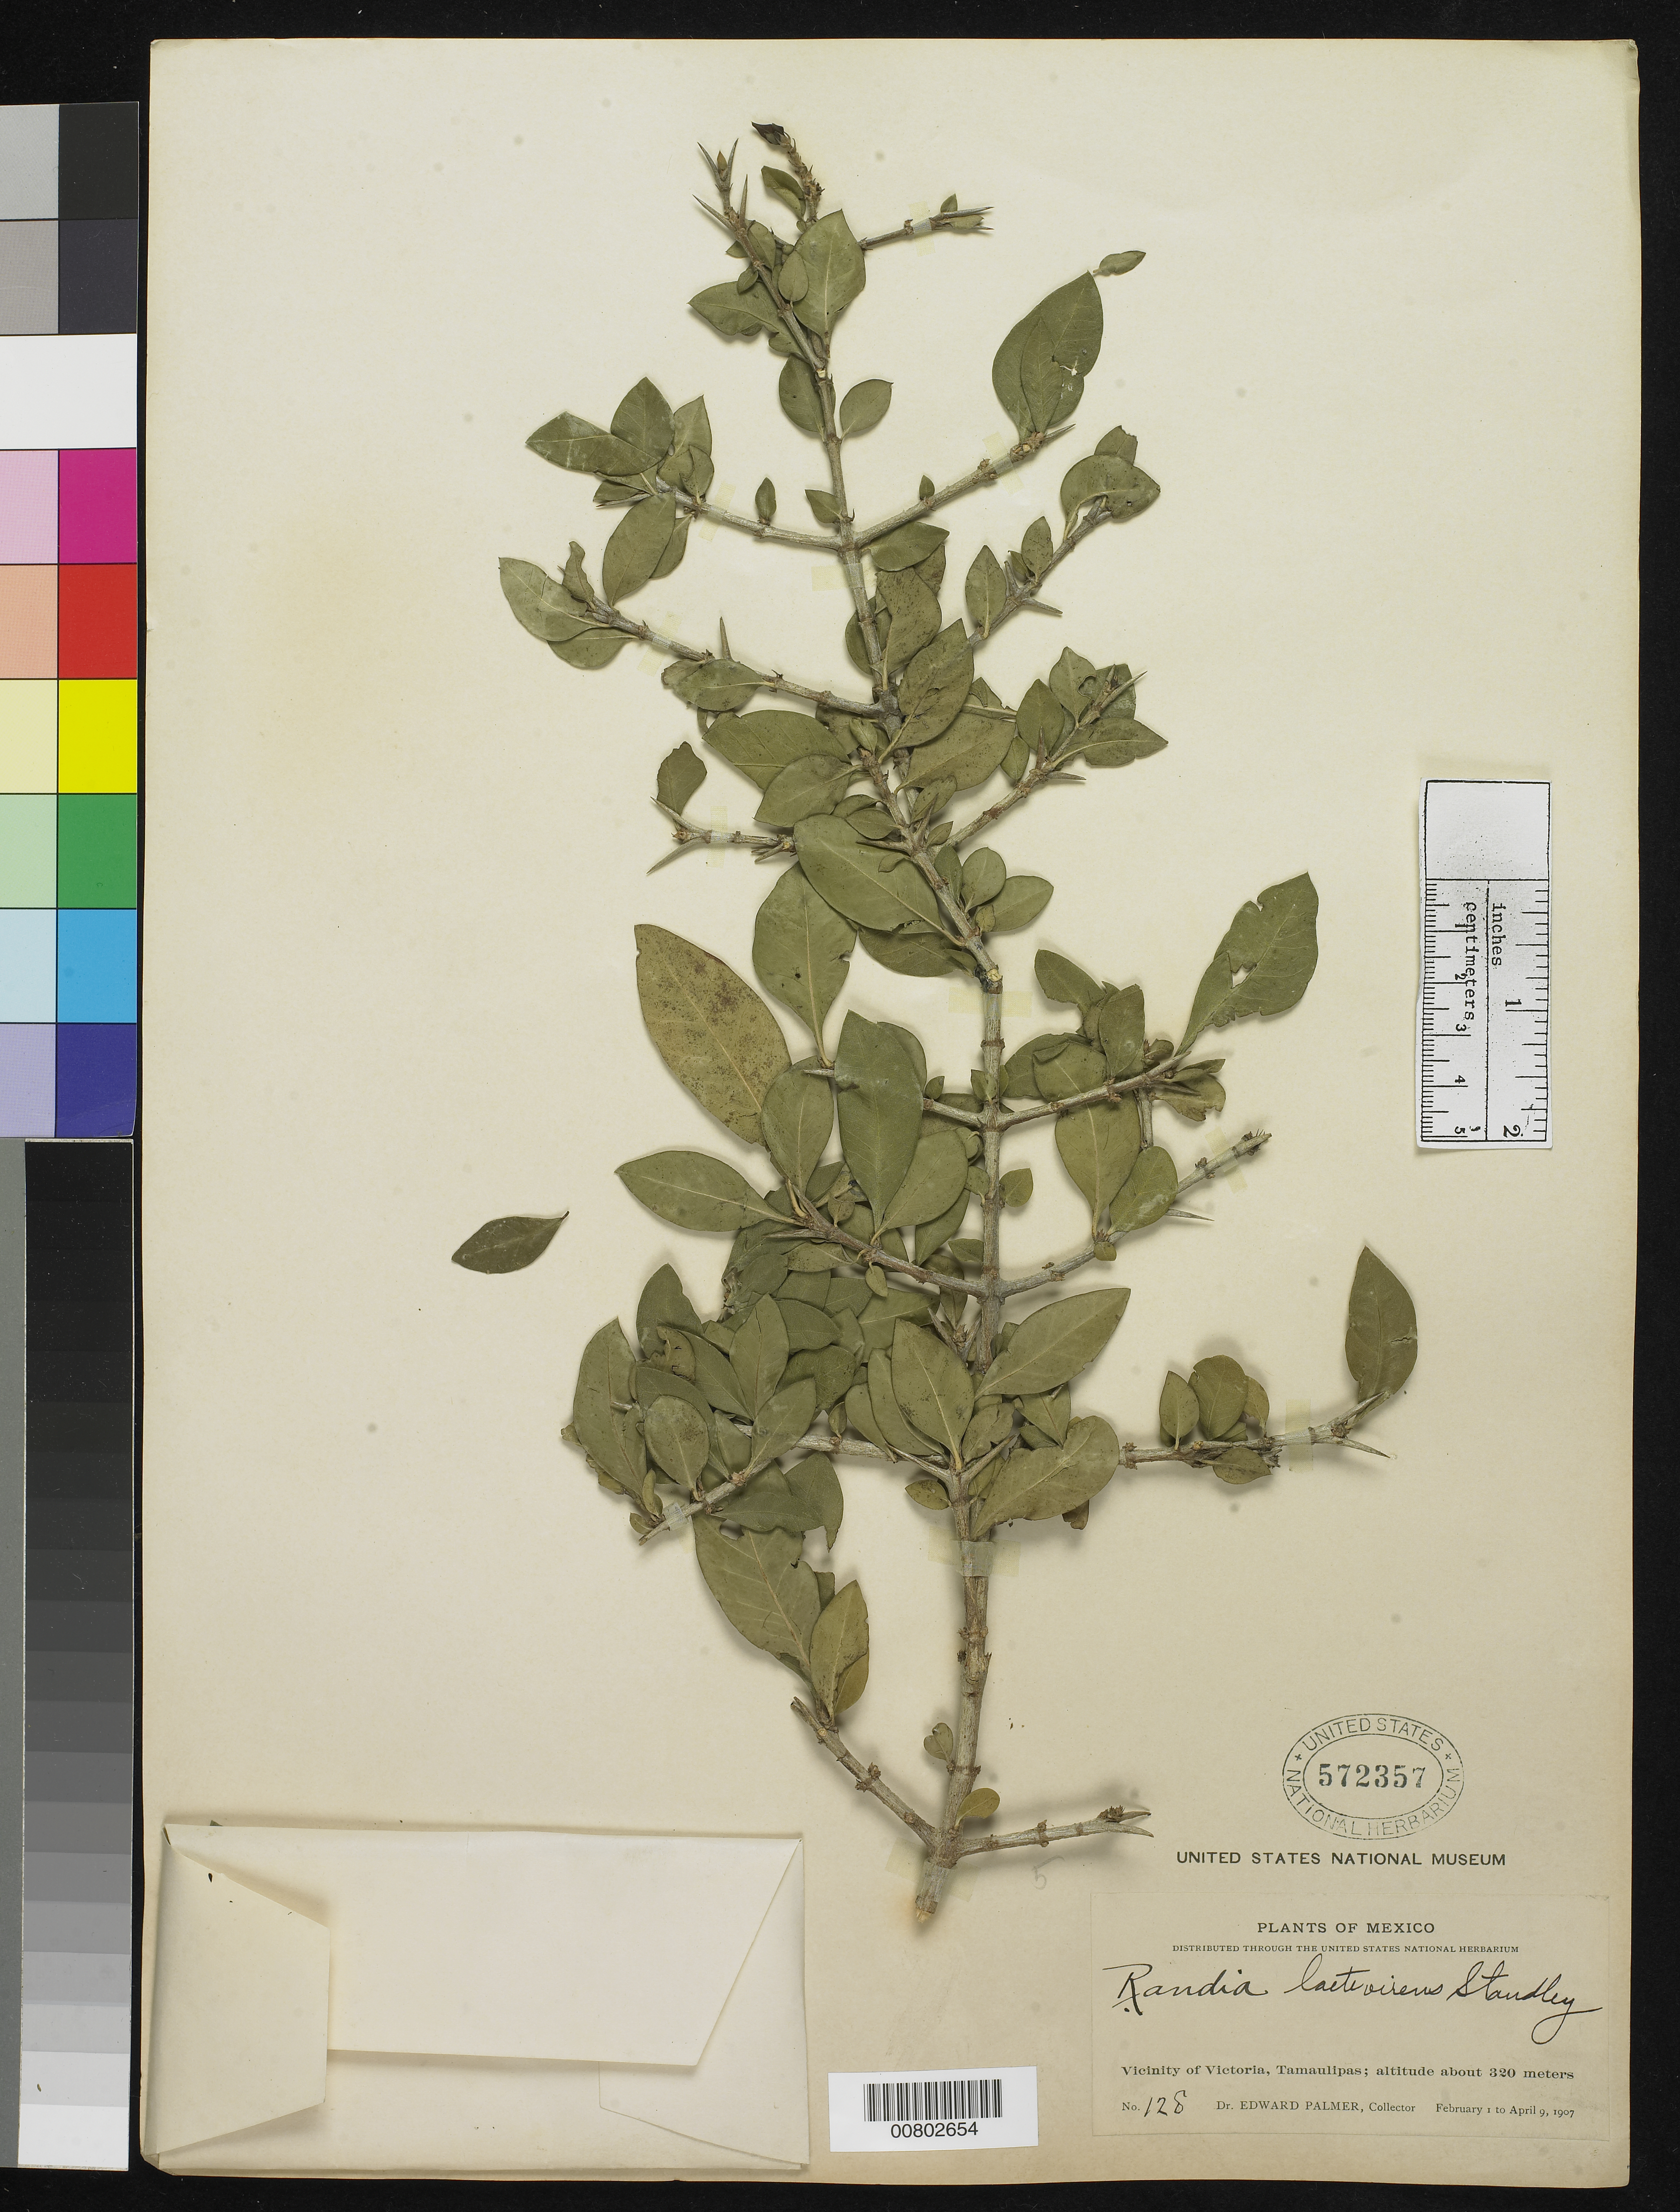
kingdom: Plantae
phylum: Tracheophyta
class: Magnoliopsida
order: Gentianales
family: Rubiaceae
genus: Randia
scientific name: Randia laetevirens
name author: Standl.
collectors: E. Palmer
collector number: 128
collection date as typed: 01 Feb 1907 to 09 Apr 1907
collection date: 1907-02-01/1907-04-09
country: Mexico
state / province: Tamaulipas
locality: Vicinity of Tampico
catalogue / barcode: US 572357